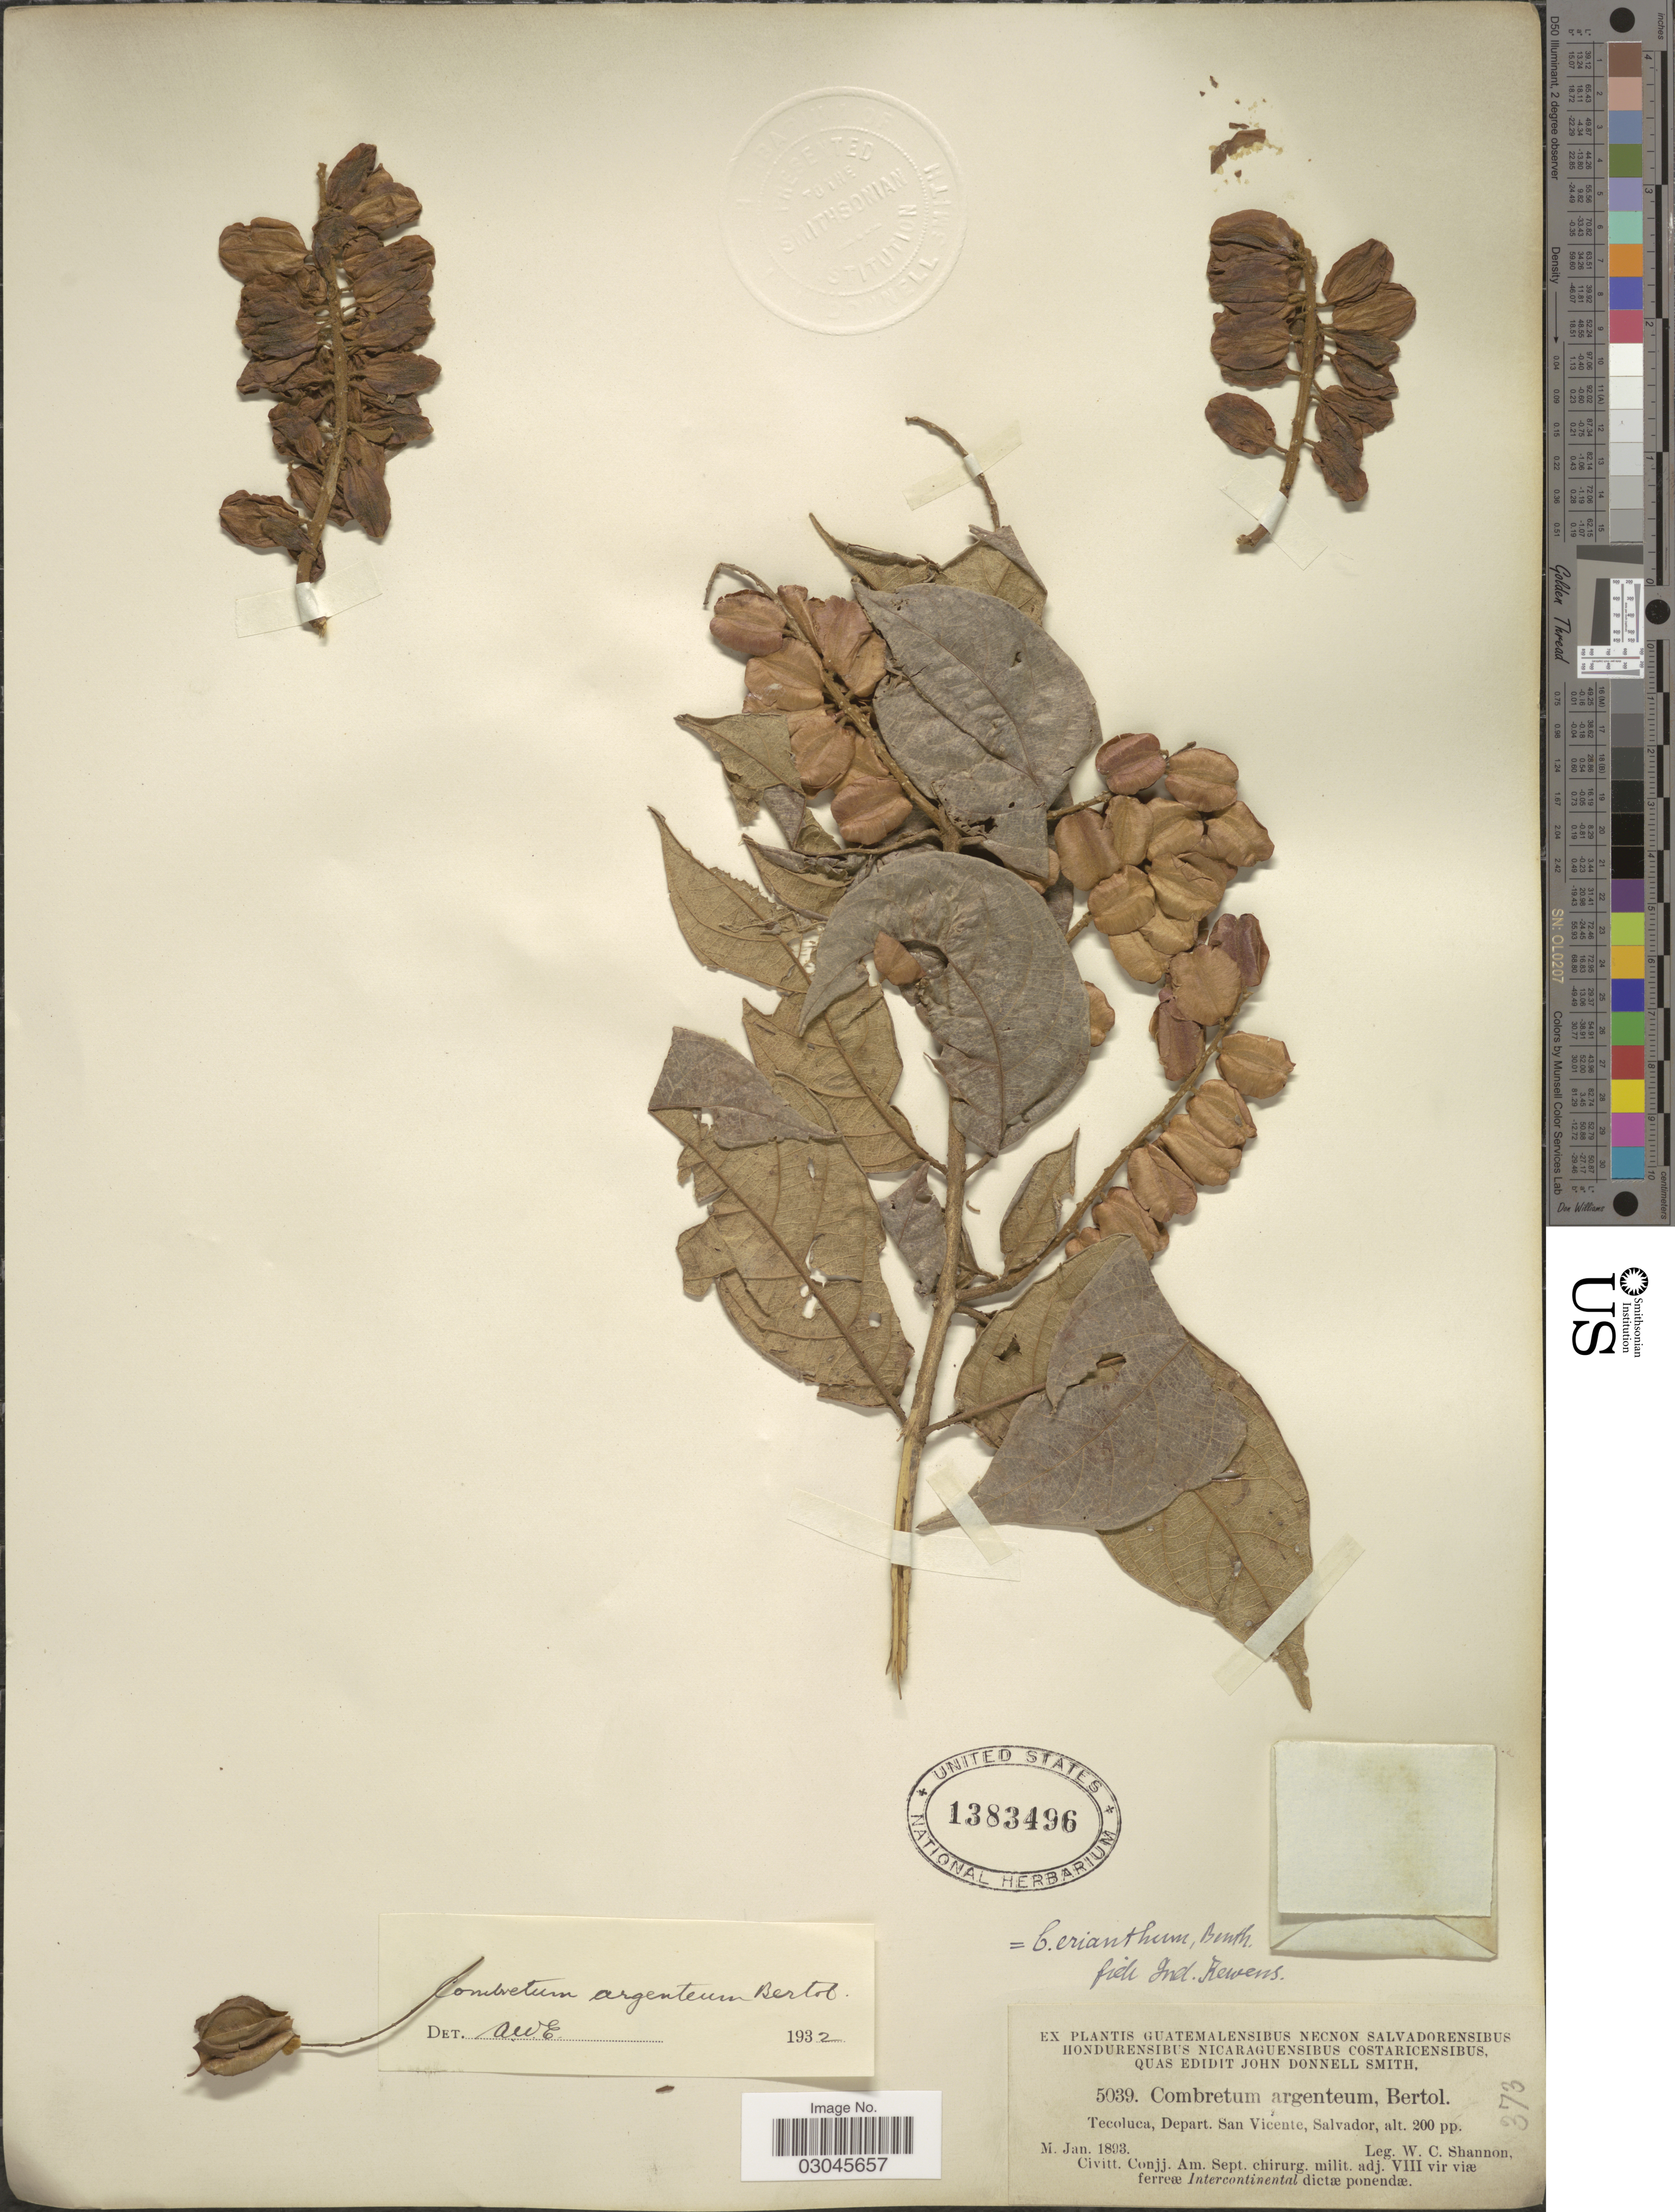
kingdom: Plantae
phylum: Tracheophyta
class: Magnoliopsida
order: Myrtales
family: Combretaceae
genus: Combretum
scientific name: Combretum argenteum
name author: Bertol.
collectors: W. C. Shannon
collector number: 5039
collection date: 1893-01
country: El Salvador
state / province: San Vincente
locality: Tecoluca, San Vicente.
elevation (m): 61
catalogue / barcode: US 1383496